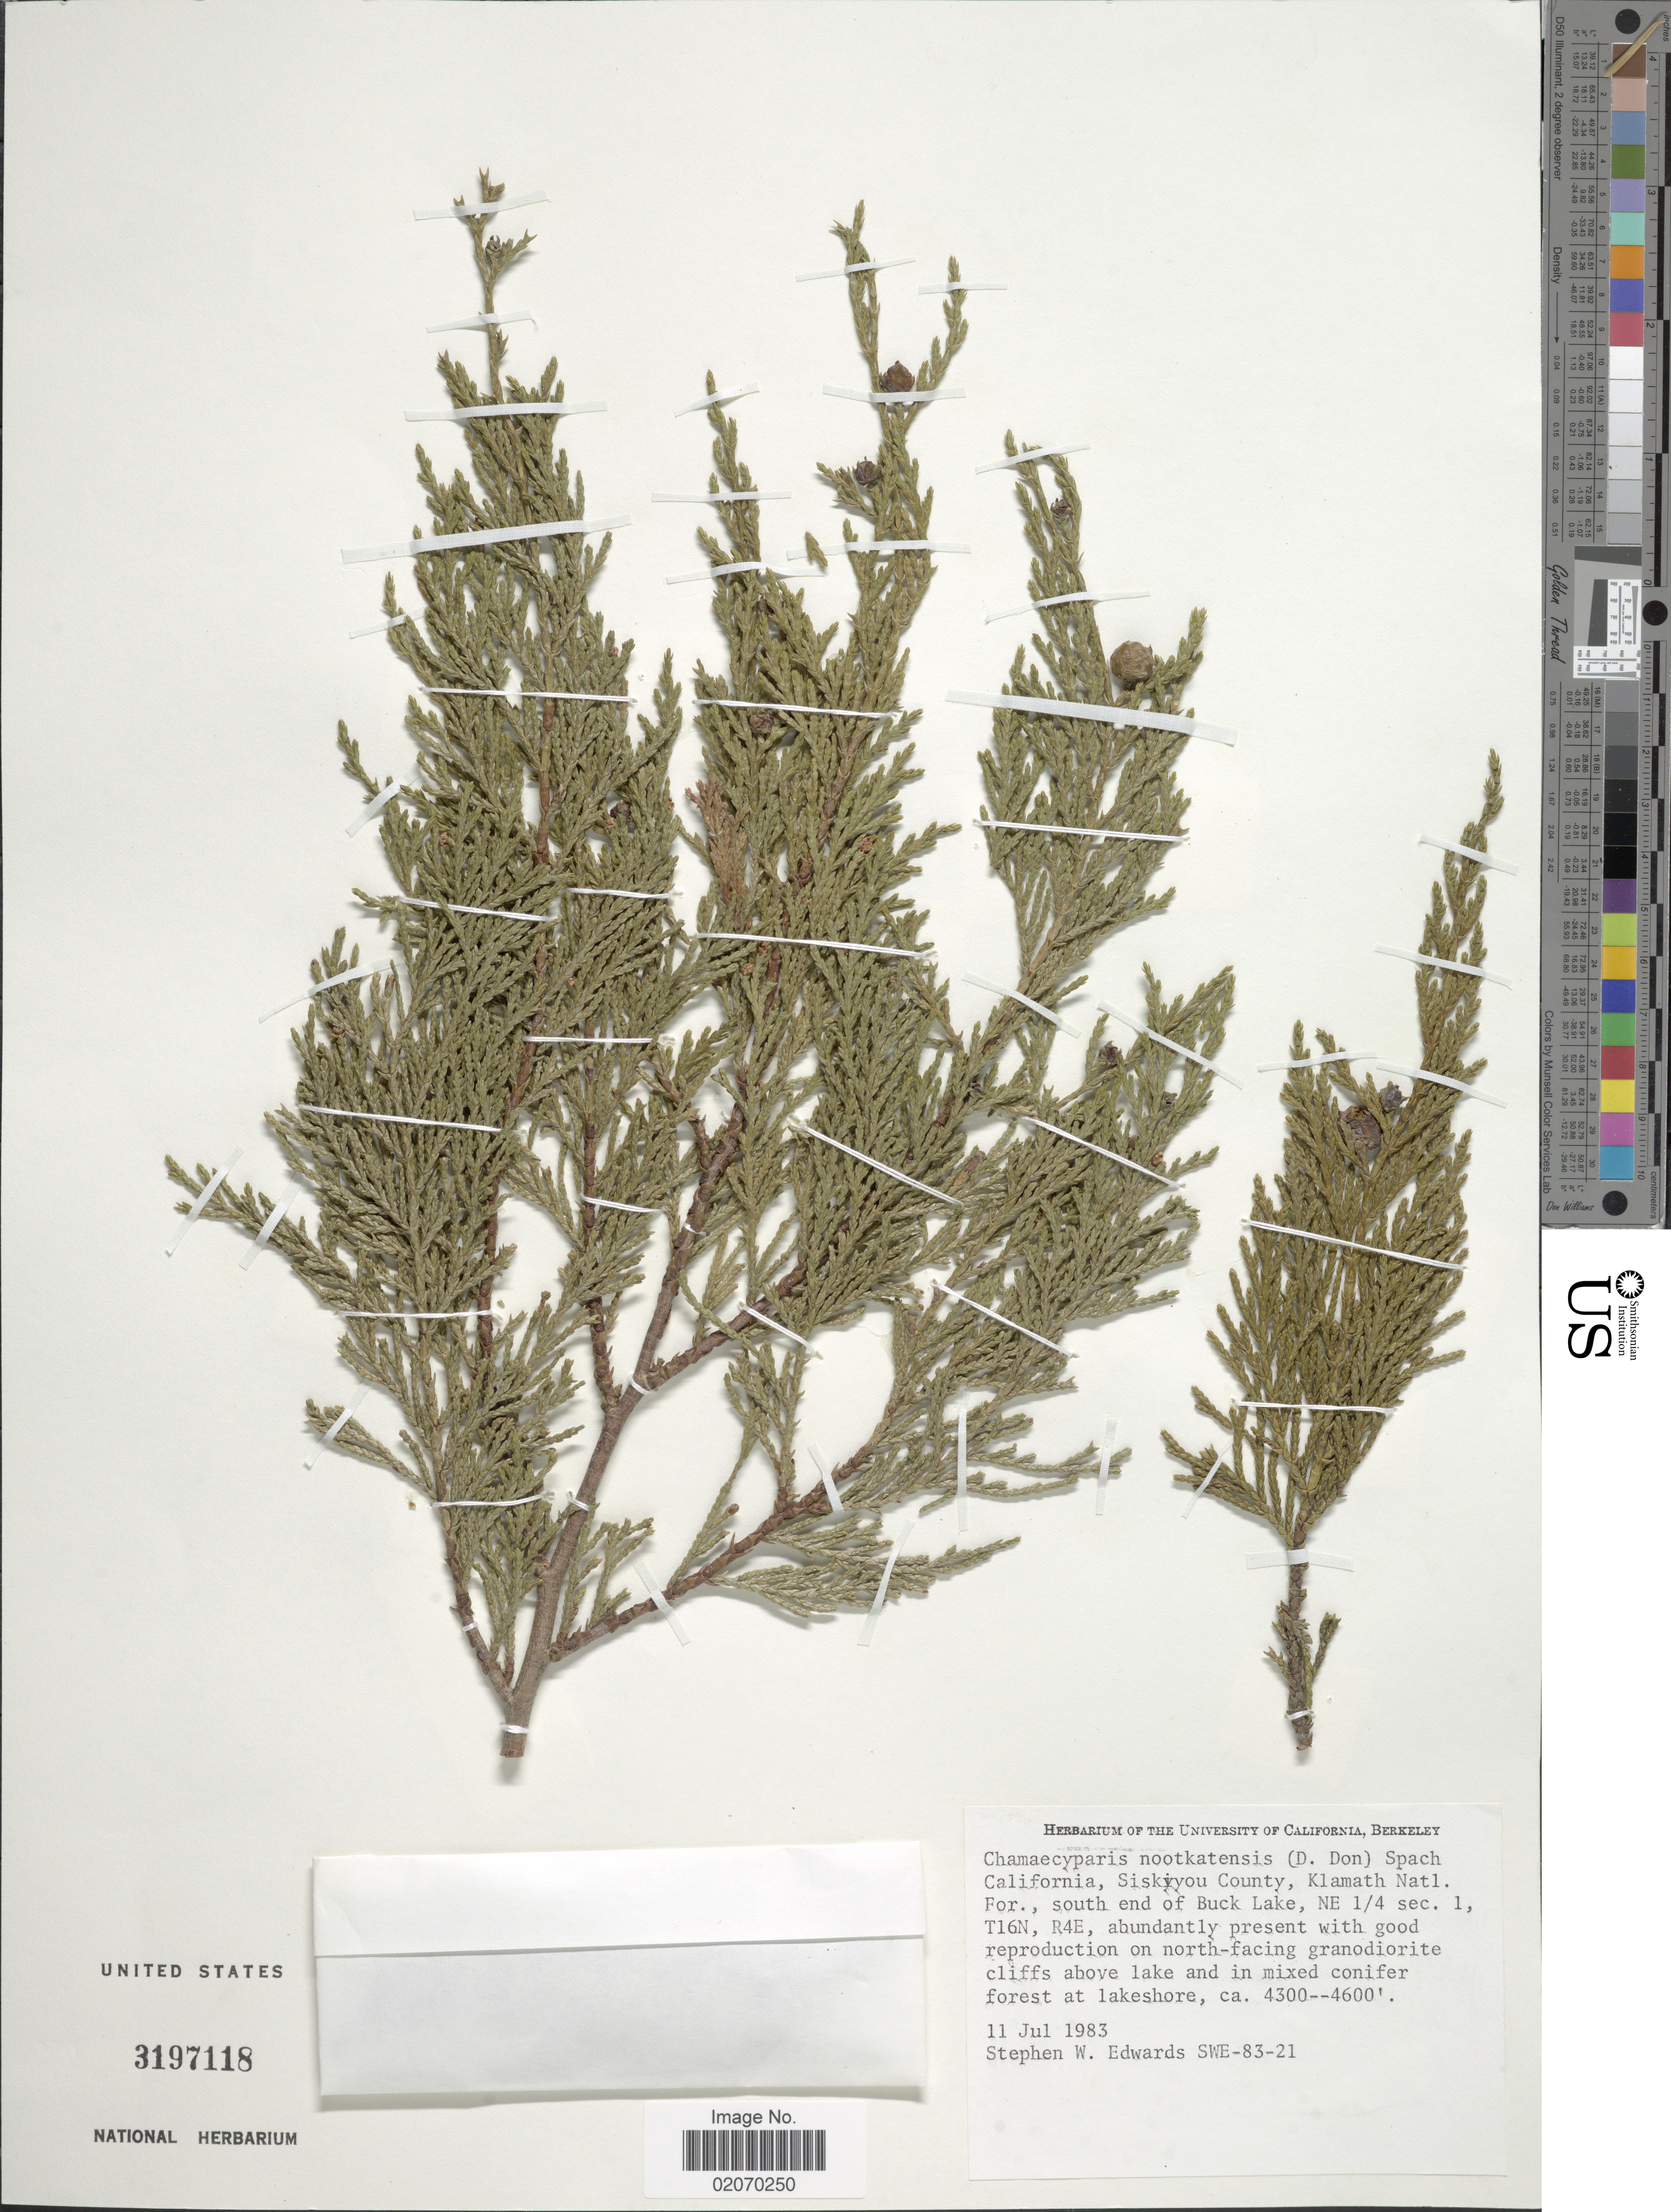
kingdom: Plantae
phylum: Tracheophyta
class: Pinopsida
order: Pinales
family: Cupressaceae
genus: Chamaecyparis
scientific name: Chamaecyparis nootkatensis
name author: (D. Don) Spach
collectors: S. Edwards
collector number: SWE8321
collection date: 1983-07-11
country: United States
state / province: California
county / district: Siskiyou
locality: Siskiyou County, Klamath Natl. For., south end of Buck Lake, NE 1/4 sec. 1, T16N, R4E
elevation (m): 1311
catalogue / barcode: US 3197118